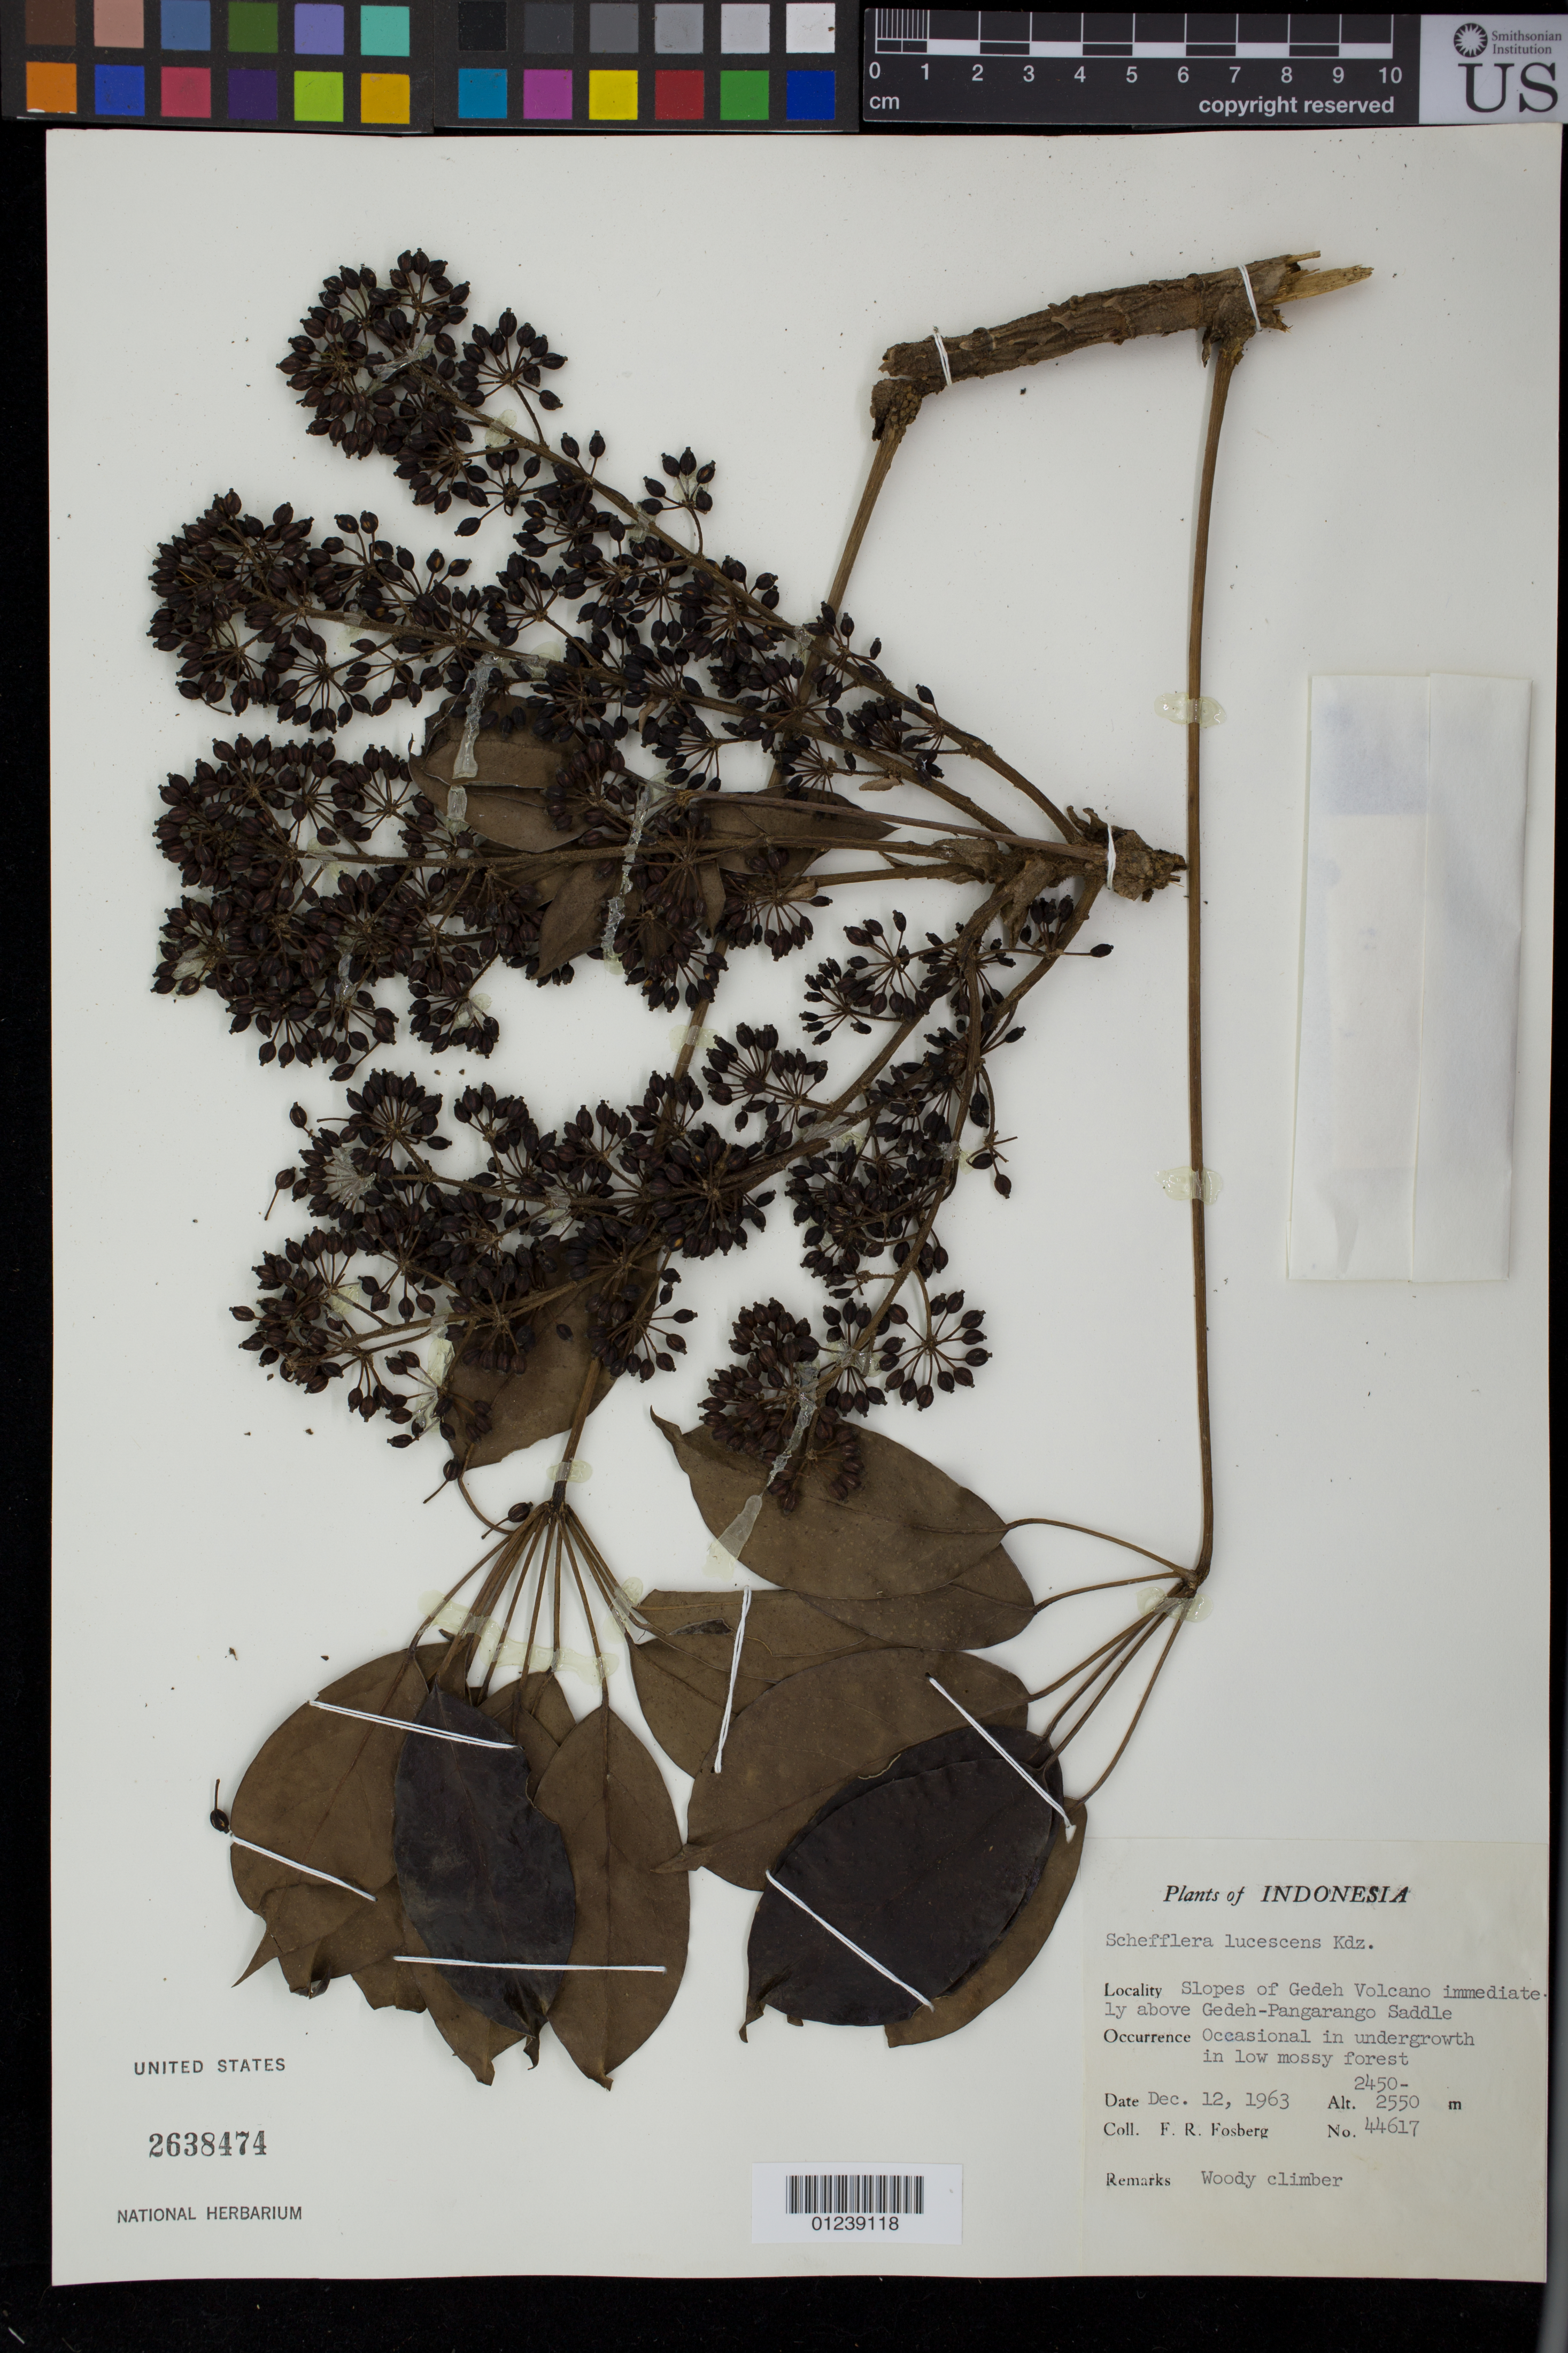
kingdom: Plantae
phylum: Tracheophyta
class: Magnoliopsida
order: Apiales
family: Araliaceae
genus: Heptapleurum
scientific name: Heptapleurum lucescens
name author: (Blume) Lowry & G. M. Plunkett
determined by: Wagner, W. L., (BOT), Smithsonian Institution - National Museum of Natural History (UNITED STATES)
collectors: F. R. Fosberg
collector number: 44617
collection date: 1963-12-12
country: Indonesia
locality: Slopes of Gedeh Volcano immediately above Gedeh-Pangarango Saddle.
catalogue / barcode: US 2638474